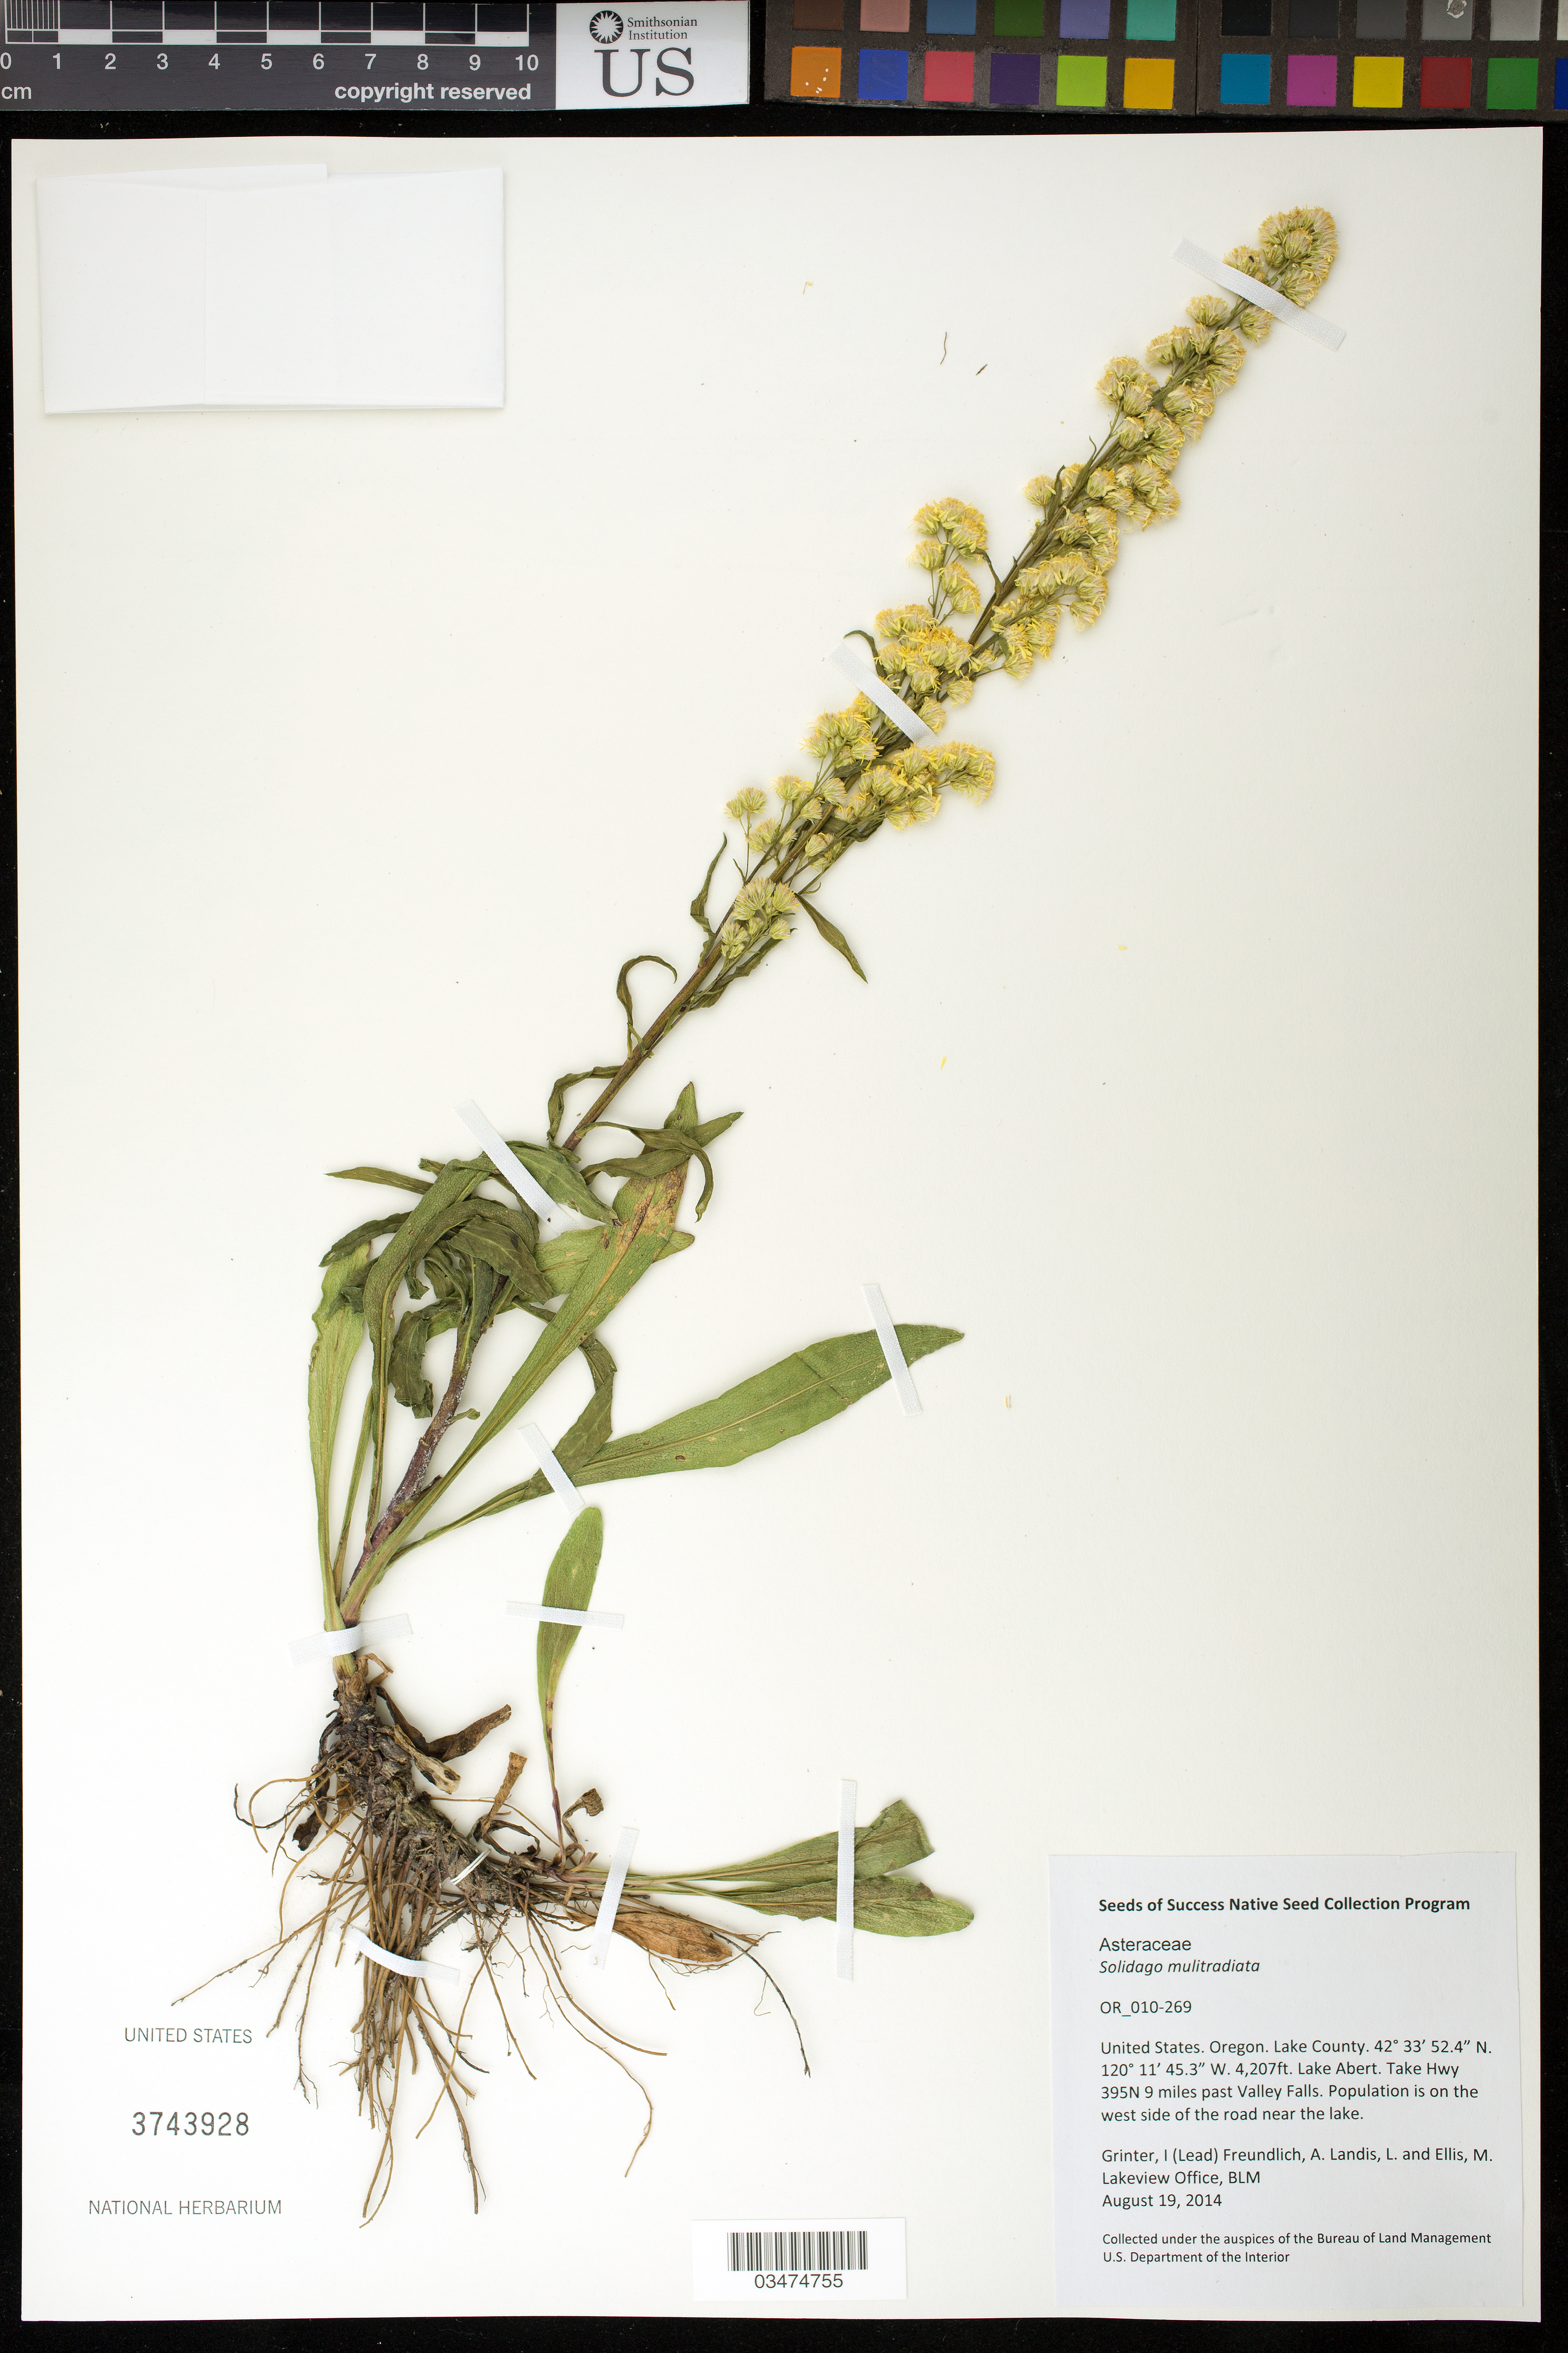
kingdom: Plantae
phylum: Tracheophyta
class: Magnoliopsida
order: Asterales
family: Asteraceae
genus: Solidago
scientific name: Solidago multiradiata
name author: Aiton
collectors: I. Grinter, A. Freundlich, L. Landis & M. Ellis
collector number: OR010-269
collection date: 2014-08-19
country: United States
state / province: Oregon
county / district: Lake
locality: Lake Abert. Hwy 395N 9 mi. past Valley Falls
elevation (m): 1282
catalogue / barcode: US 3743928